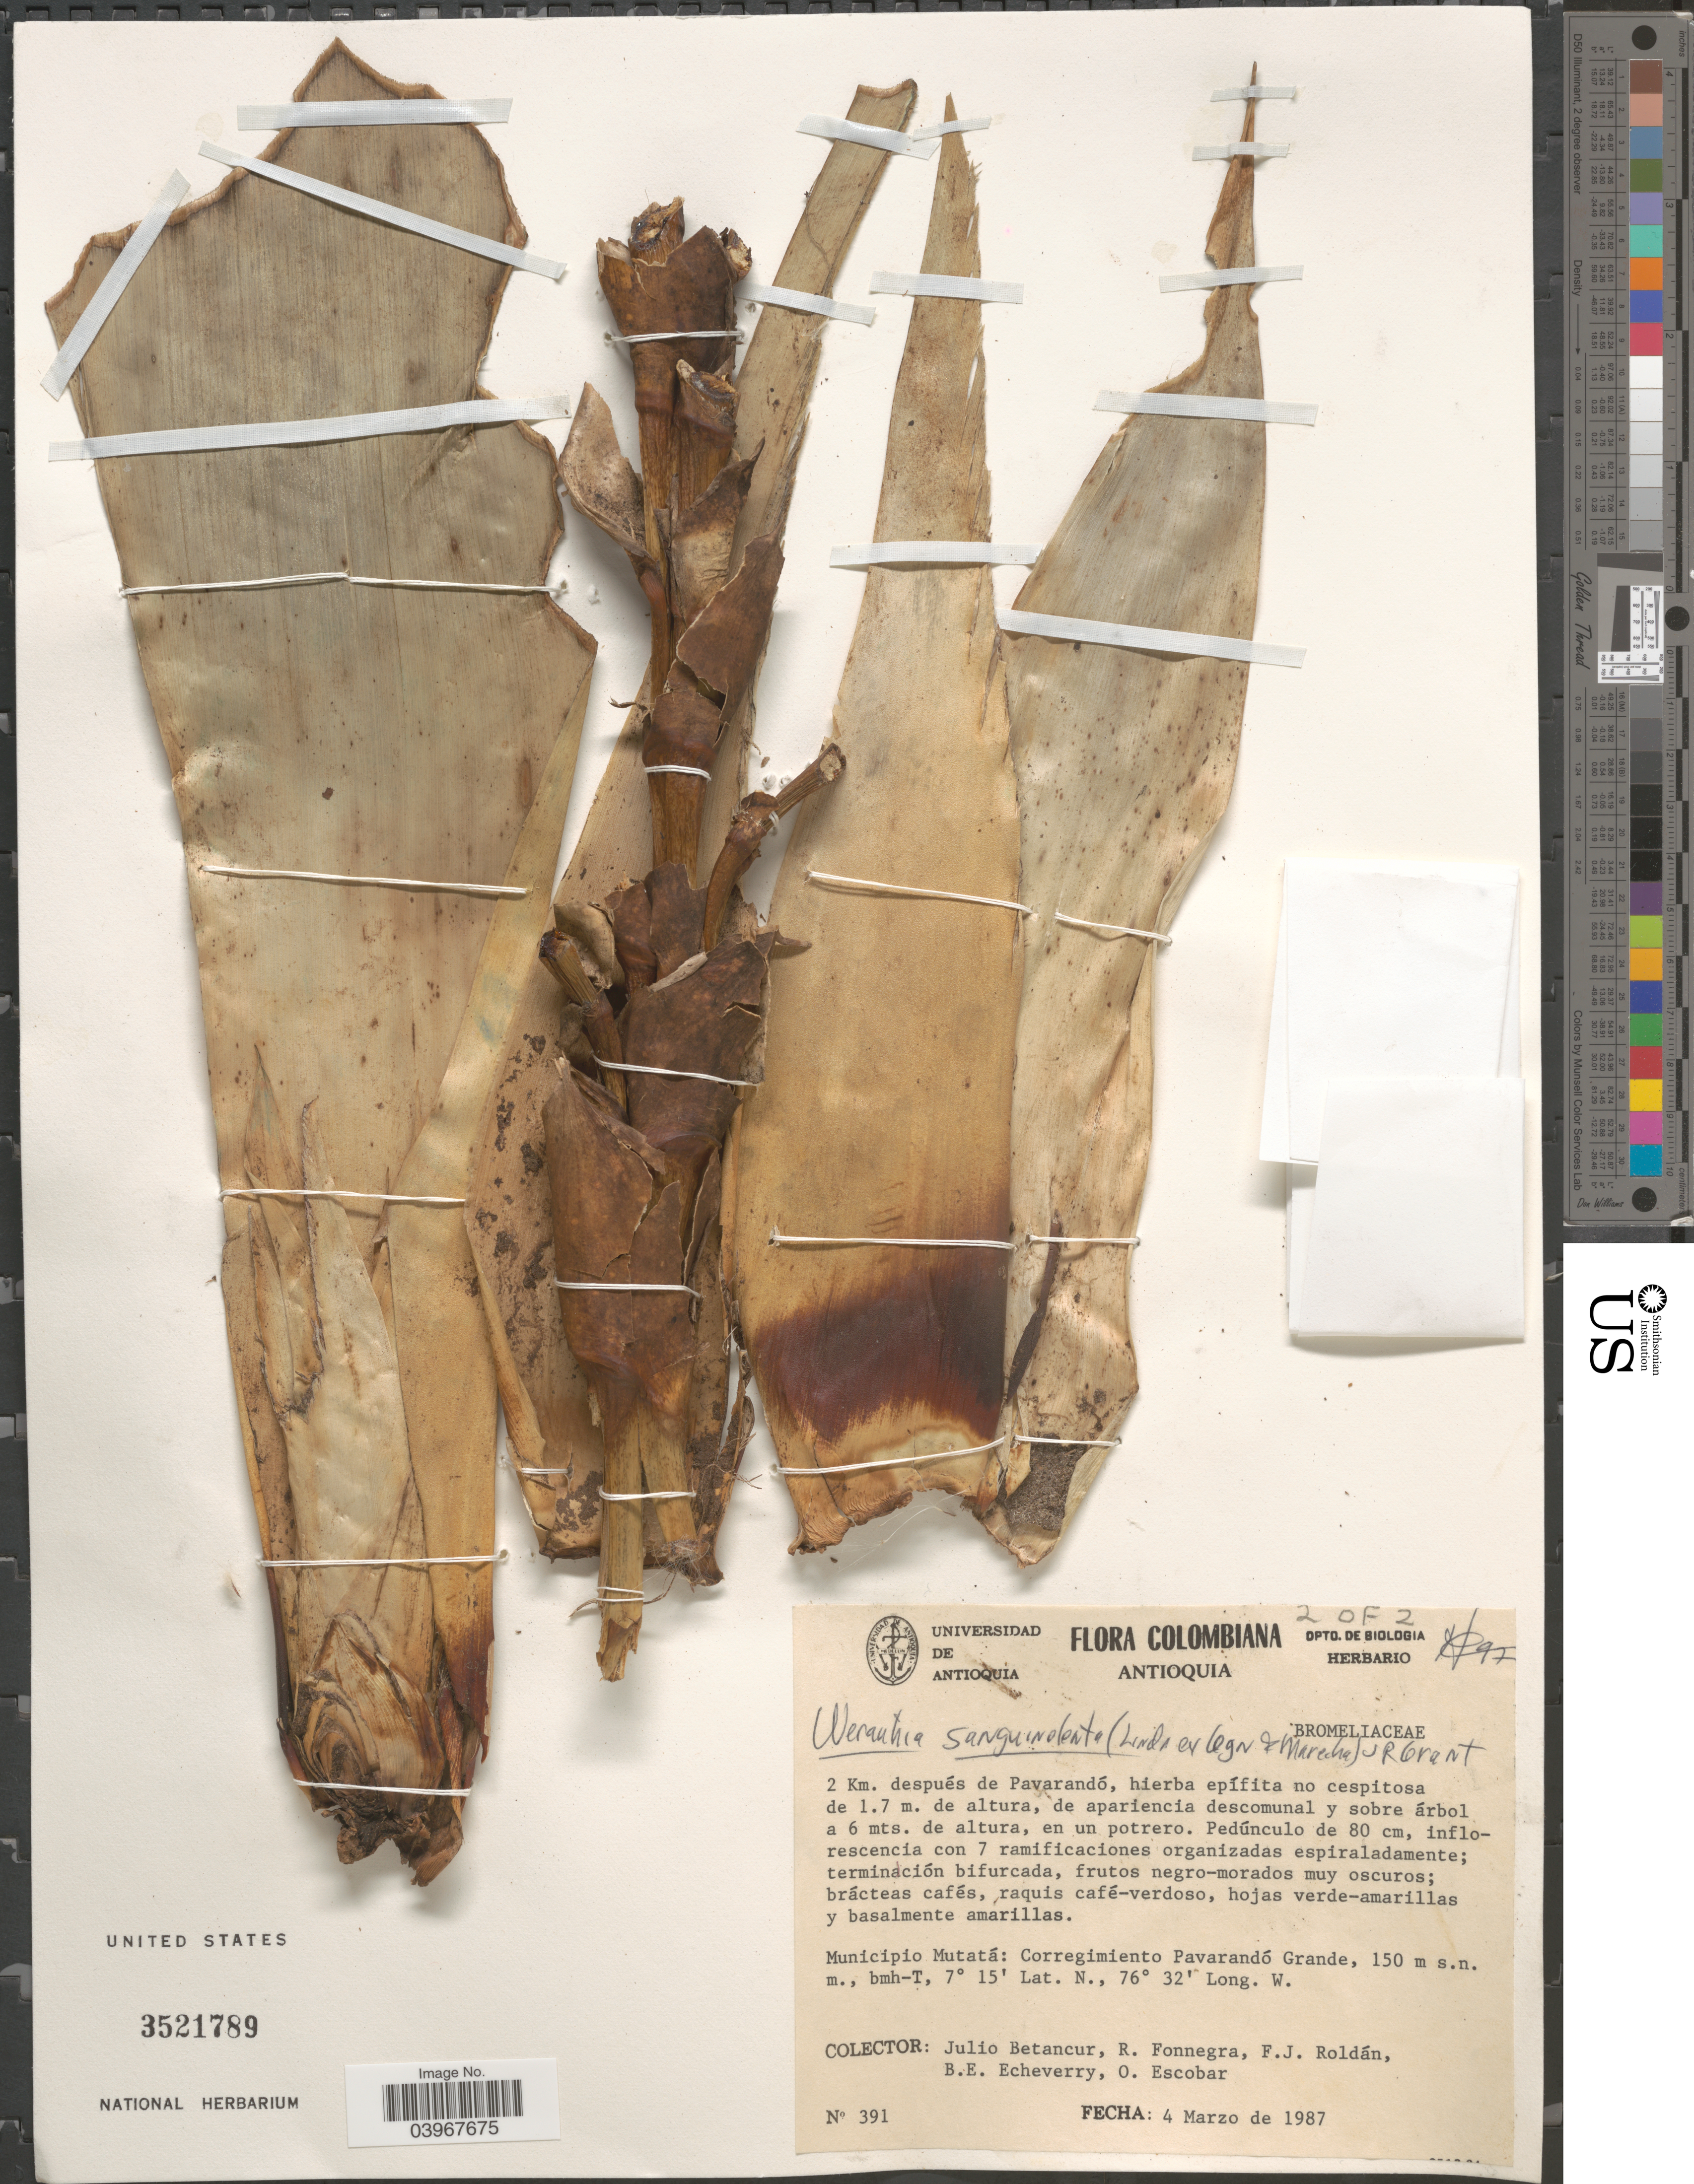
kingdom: Plantae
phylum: Tracheophyta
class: Liliopsida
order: Poales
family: Bromeliaceae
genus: Werauhia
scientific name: Werauhia sanguinolenta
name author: (Cogn. & Marchal) J.R. Grant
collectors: J. Betancur, R. Fonnegra, F. J. Roldán, B. Echeverry & O. Escobar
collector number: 391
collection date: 1987-03-04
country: Colombia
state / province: Antioquia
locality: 2 Km. después de Pavarandó. Municipio Mutatá: Corregimiento Pavarandó Grande.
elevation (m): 150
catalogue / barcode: US 3521789